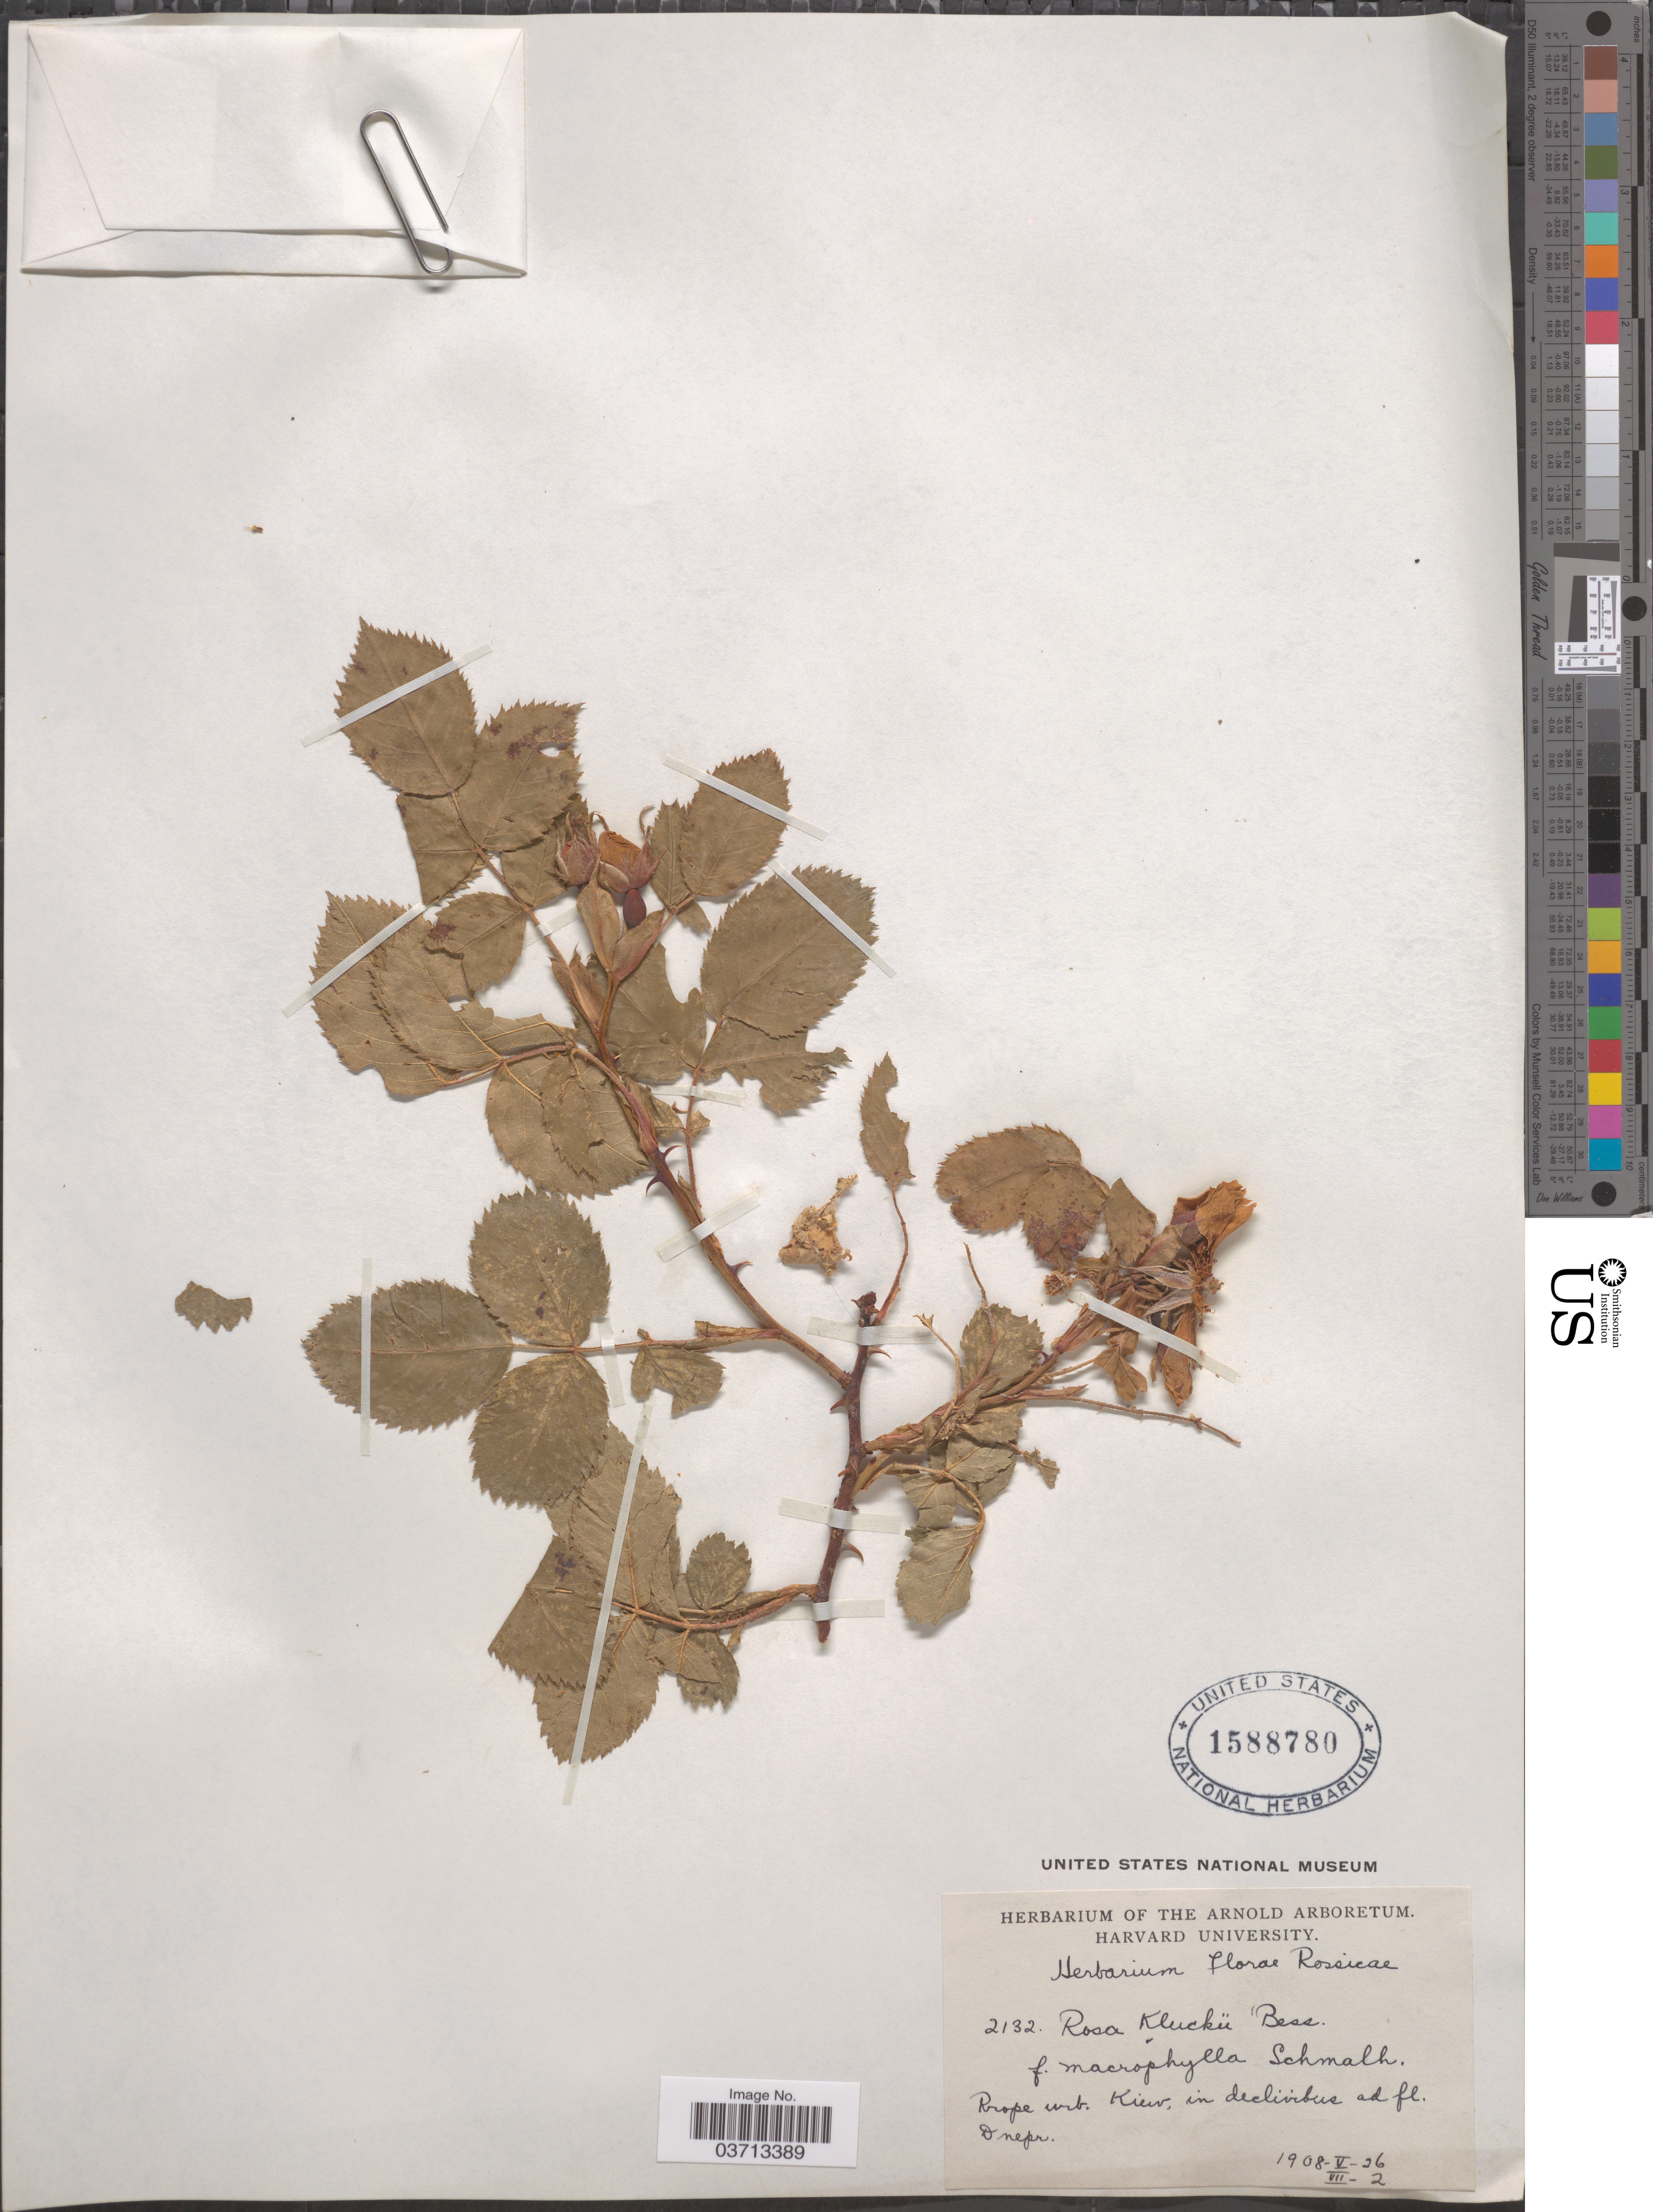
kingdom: Plantae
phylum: Tracheophyta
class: Magnoliopsida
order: Rosales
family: Rosaceae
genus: Rosa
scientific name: Rosa kluckii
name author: Besser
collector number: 2132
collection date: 1908-05-26/1908-07-02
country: Ukraine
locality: Prope urb. Kiew, in declivibus ad fl. Dnepr.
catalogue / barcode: US 1588780